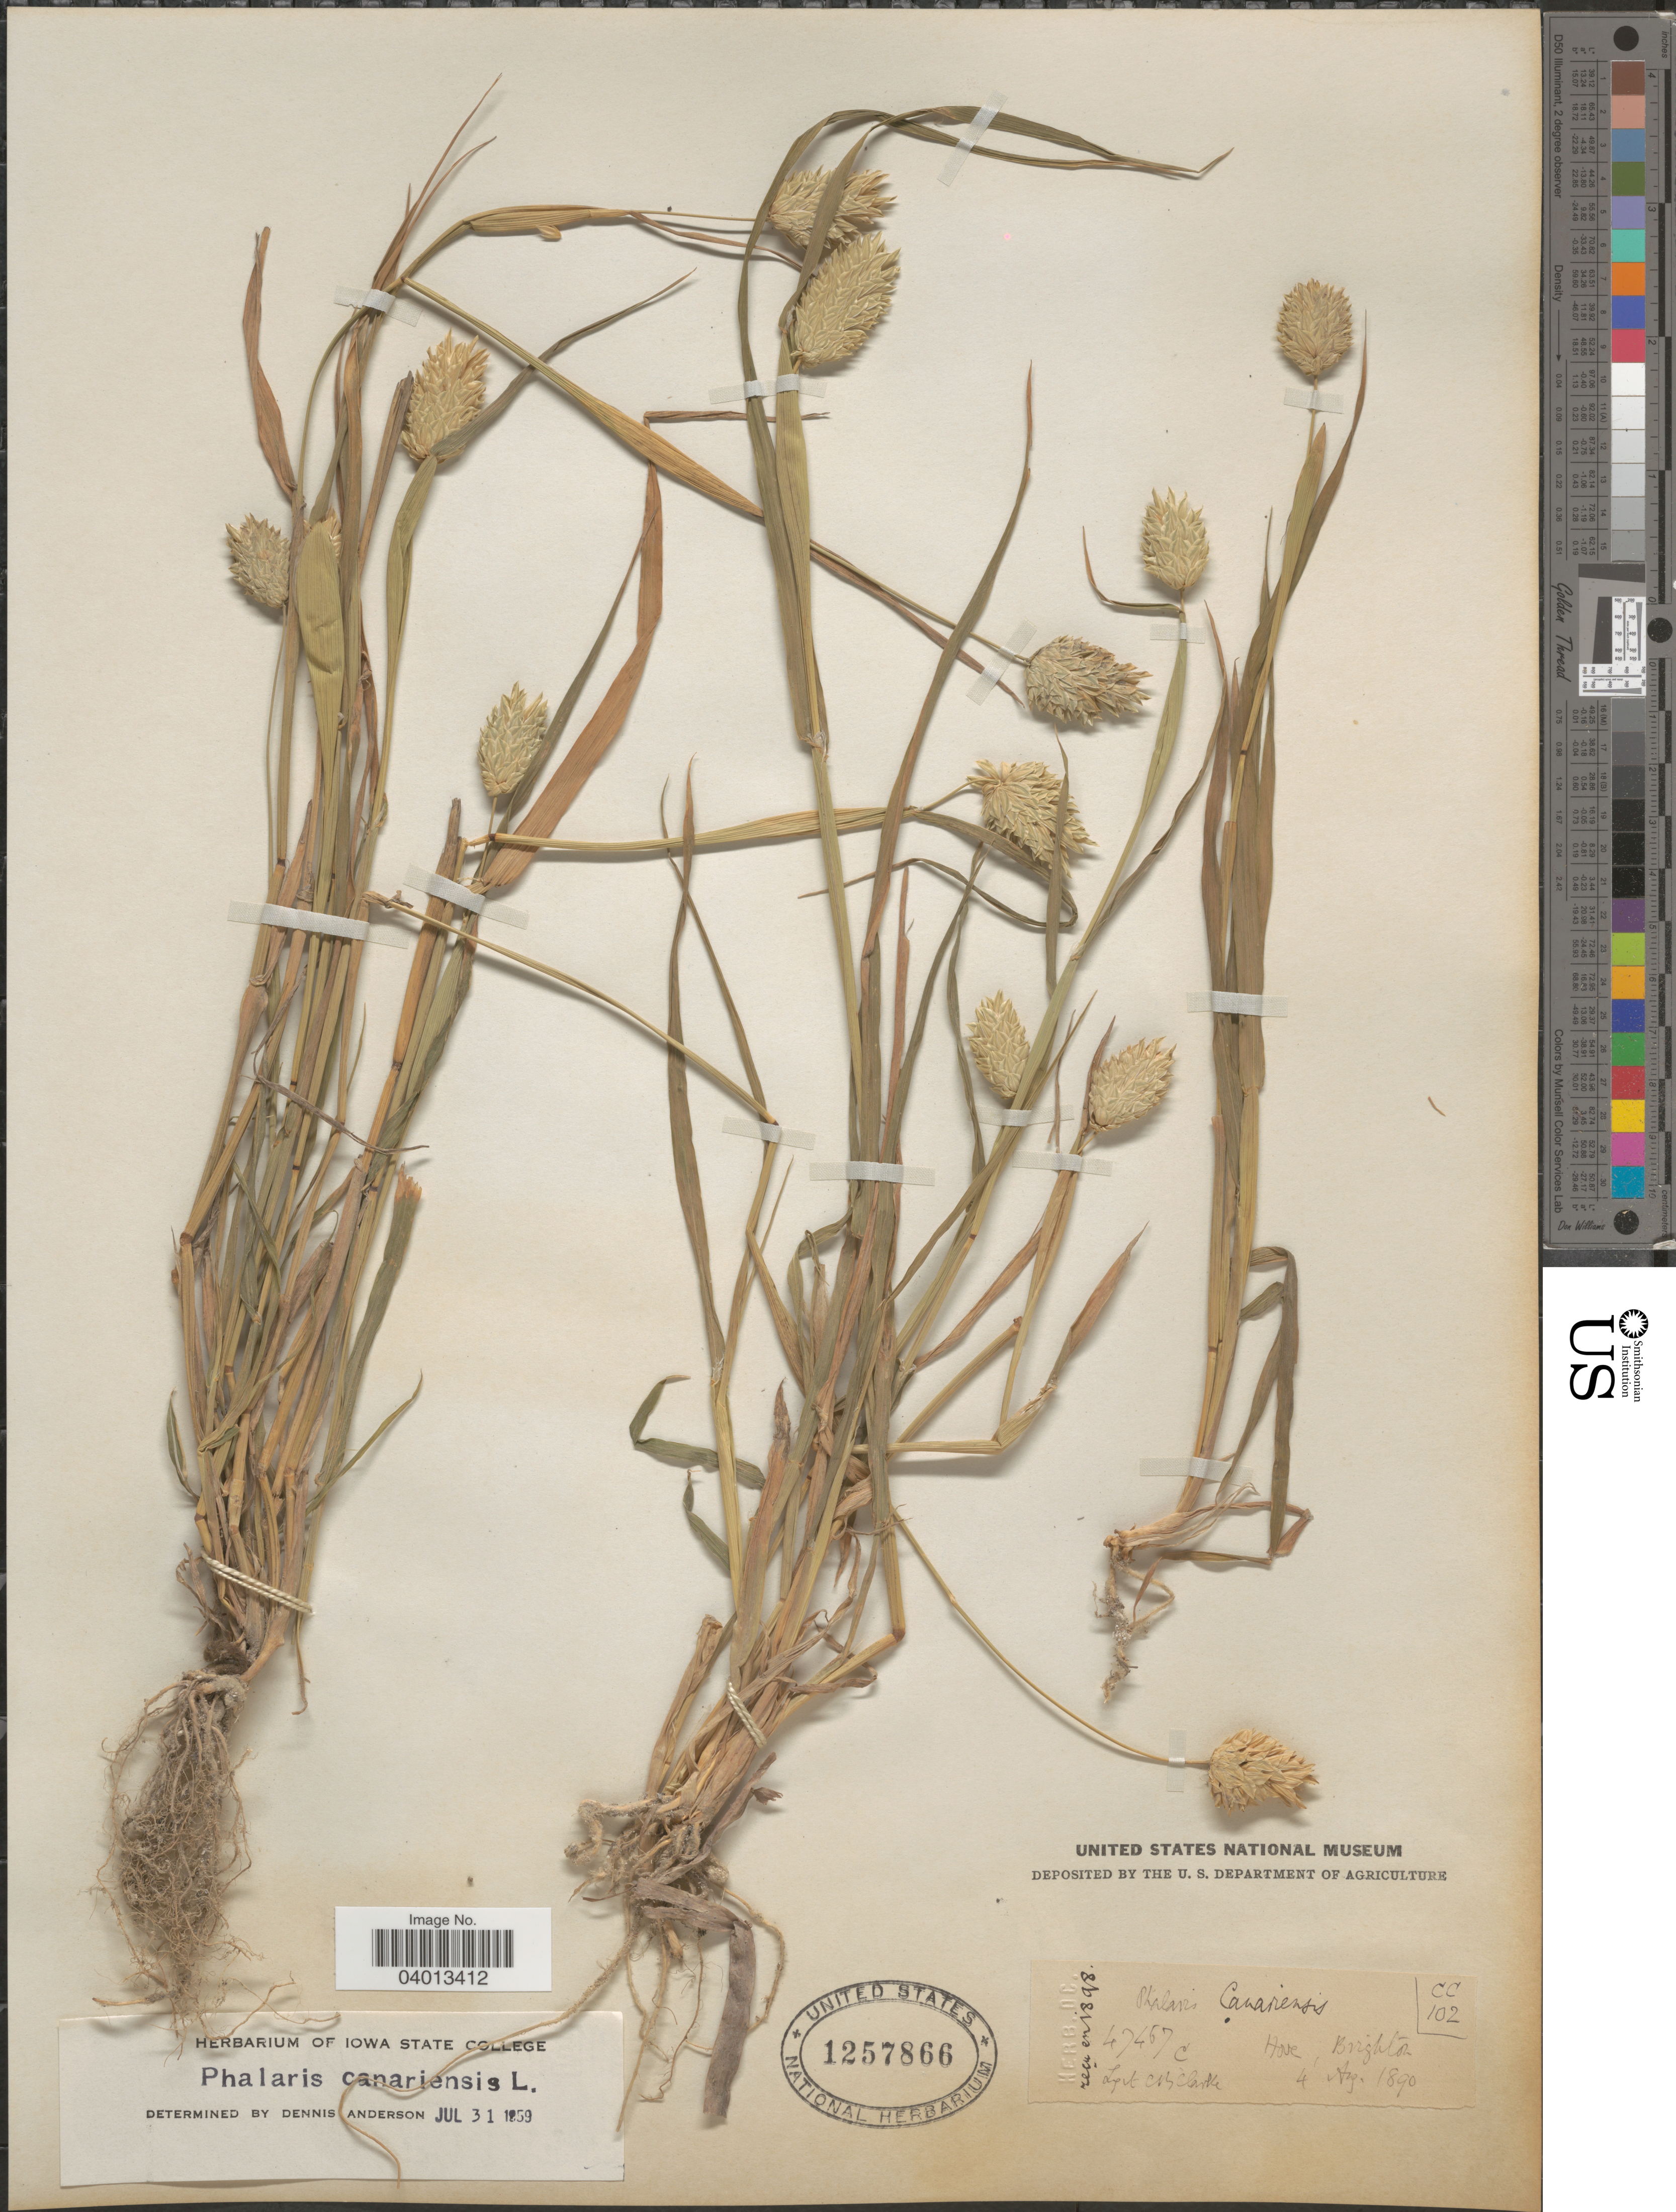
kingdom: Plantae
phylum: Tracheophyta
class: Liliopsida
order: Poales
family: Poaceae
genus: Phalaris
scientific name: Phalaris canariensis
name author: L.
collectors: C. B. Clarke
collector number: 47467c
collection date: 1890-08-04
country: United Kingdom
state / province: England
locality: Hove, Brighton.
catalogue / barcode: US 1257866